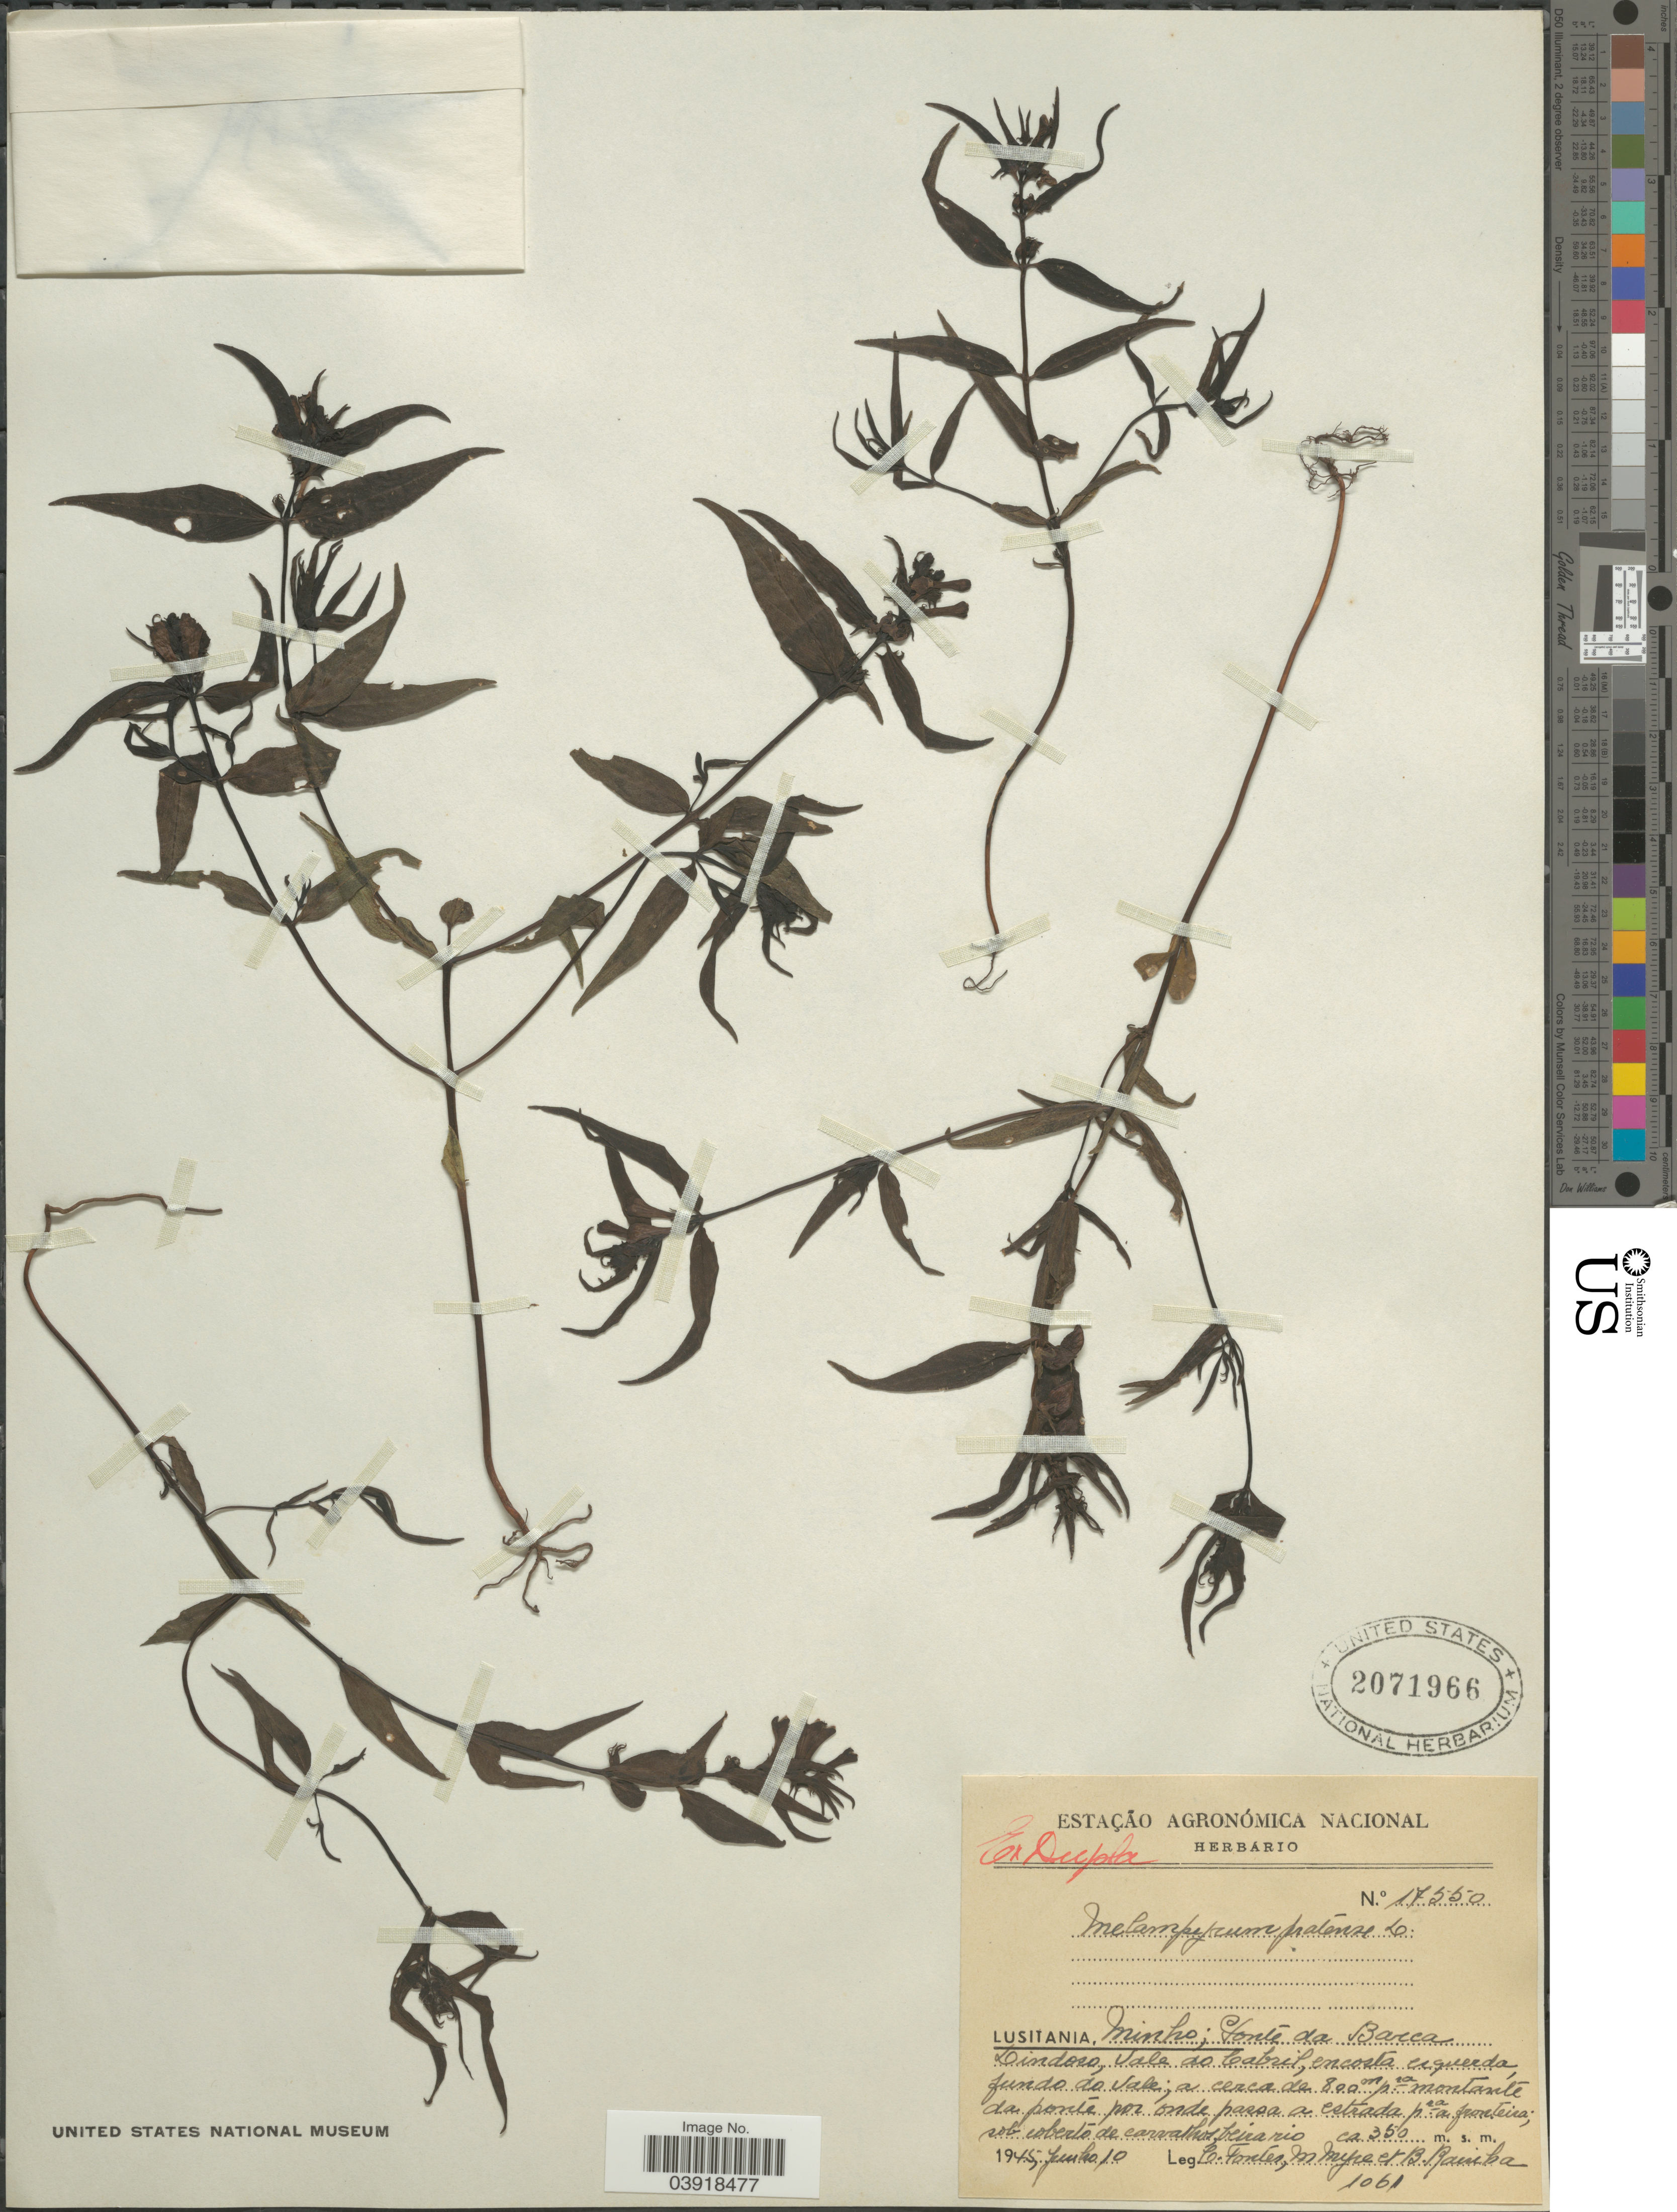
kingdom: Plantae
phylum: Tracheophyta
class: Magnoliopsida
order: Lamiales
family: Orobanchaceae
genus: Melampyrum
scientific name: Melampyrum pratense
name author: L.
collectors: C. Fontes, Myre, M. & B. Rainha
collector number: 1061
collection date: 1945-07-10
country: Portugal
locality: Lusitania, Minho; Fonte da Barca Dindoso, Vale do cabril, encosta cequerda fundo do Vale; montante da ponte por onde passa a estrada pra a fronteira; sob coberto de carvalhos beira rio. [interpreted]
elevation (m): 350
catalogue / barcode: US 2071966